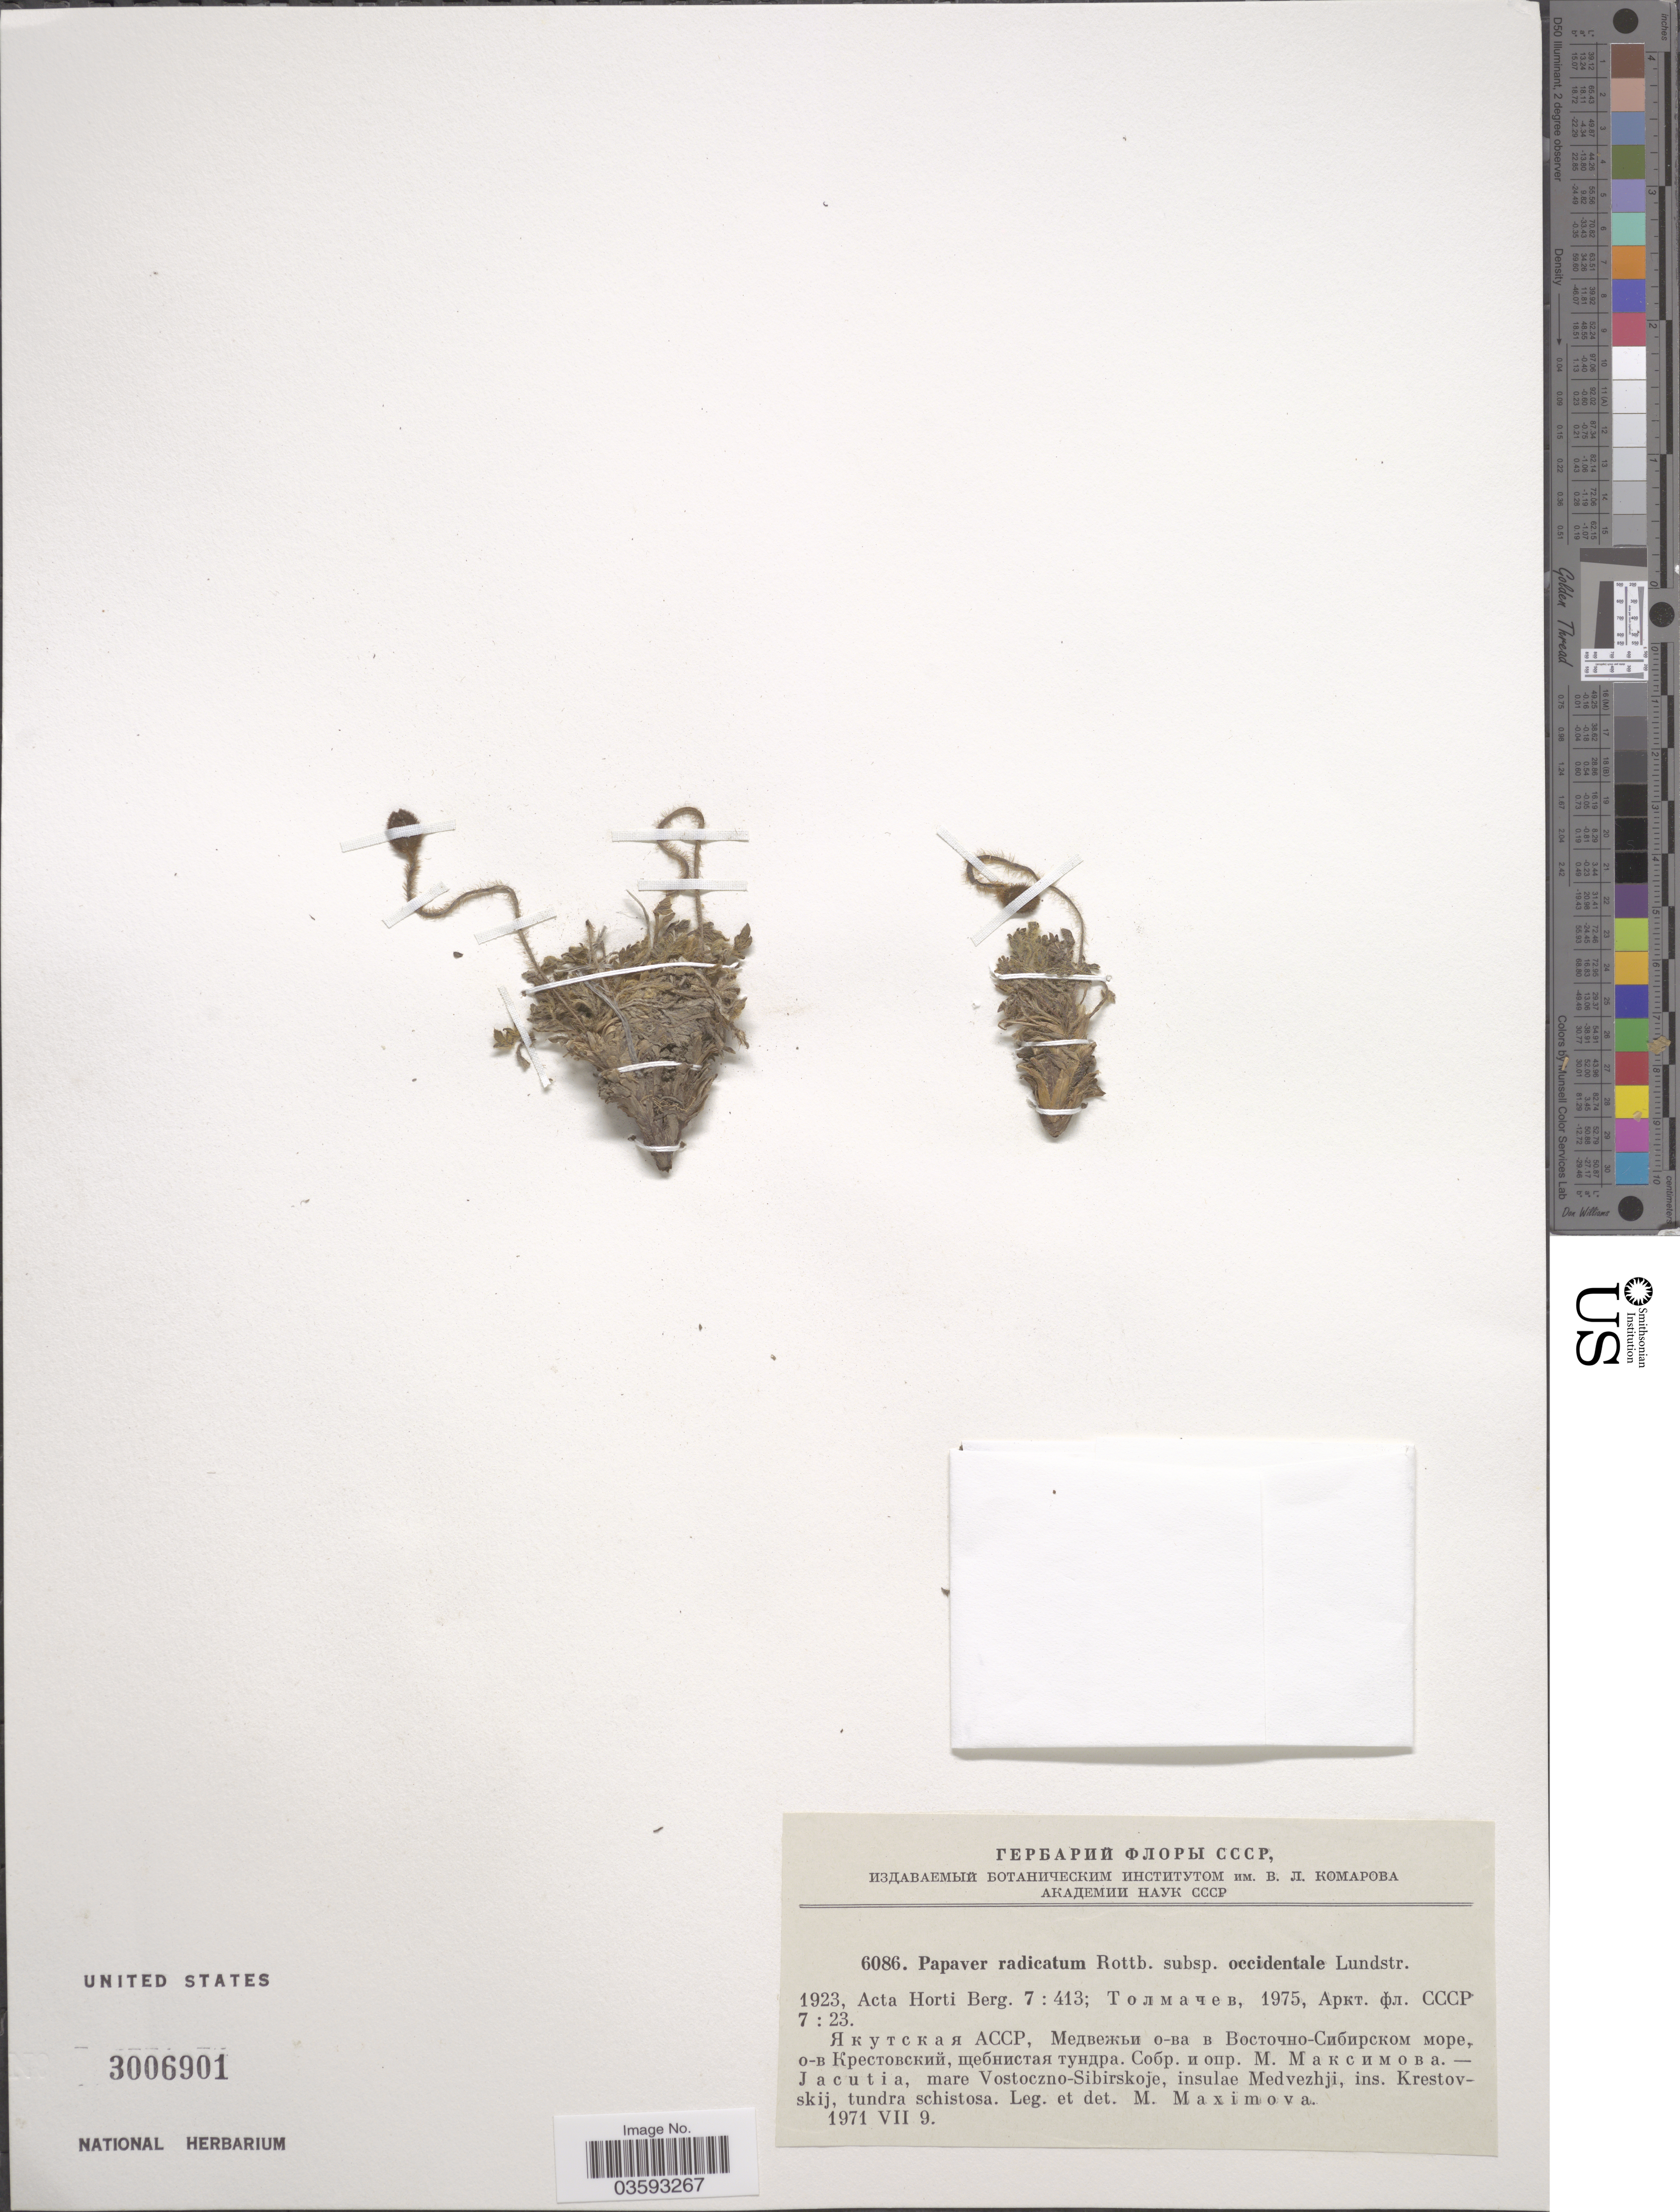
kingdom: Plantae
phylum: Tracheophyta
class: Magnoliopsida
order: Ranunculales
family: Papaveraceae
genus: Papaver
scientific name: Papaver radicatum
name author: Rottb.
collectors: M. Maximova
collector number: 6086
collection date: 1971-07-09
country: Russian Federation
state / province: Sakha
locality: Jacutia, mare Vostoczno-Sibirskoje, insulae Medvezhji, ins. Krestovskij, tundra schistosa.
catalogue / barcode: US 3006901